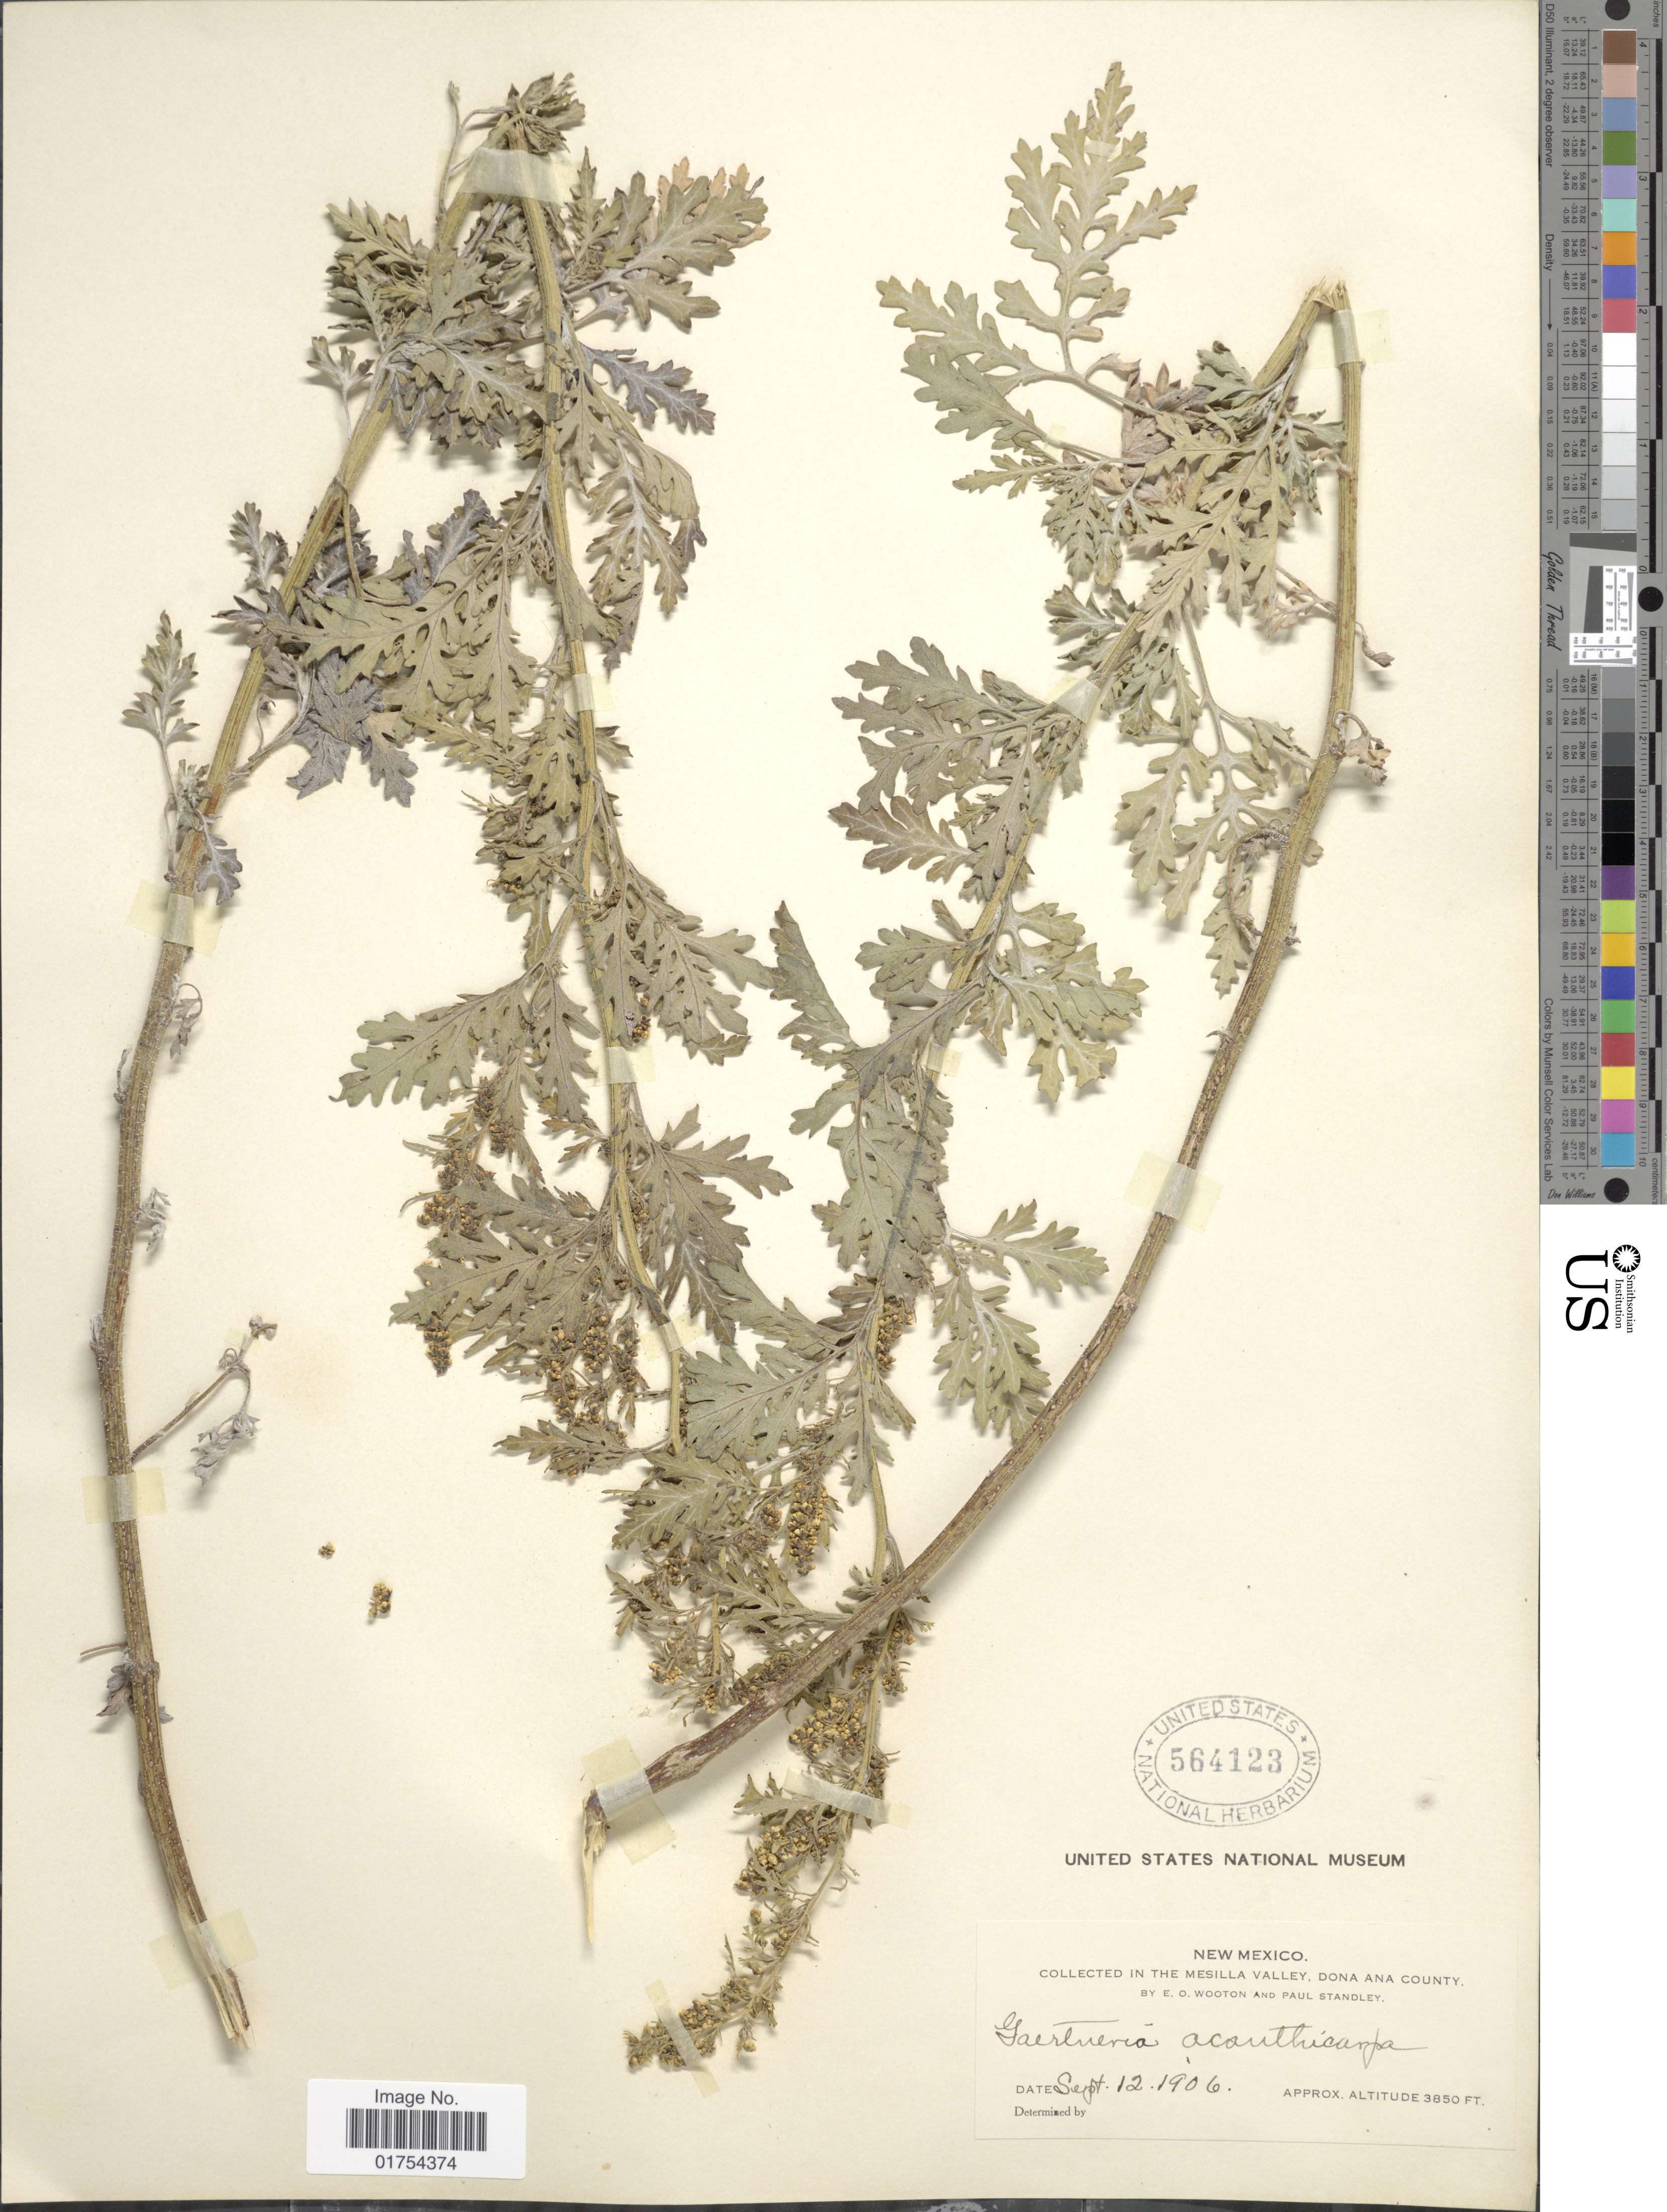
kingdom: Plantae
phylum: Tracheophyta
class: Magnoliopsida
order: Asterales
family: Asteraceae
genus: Franseria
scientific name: Franseria acanthicarpa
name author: Coville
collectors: E. O. Wooton & P. C. Standley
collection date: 1906-09-12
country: United States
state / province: New Mexico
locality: Mesilla Valley, Dona Ana County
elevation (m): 3850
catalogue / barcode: US 564123